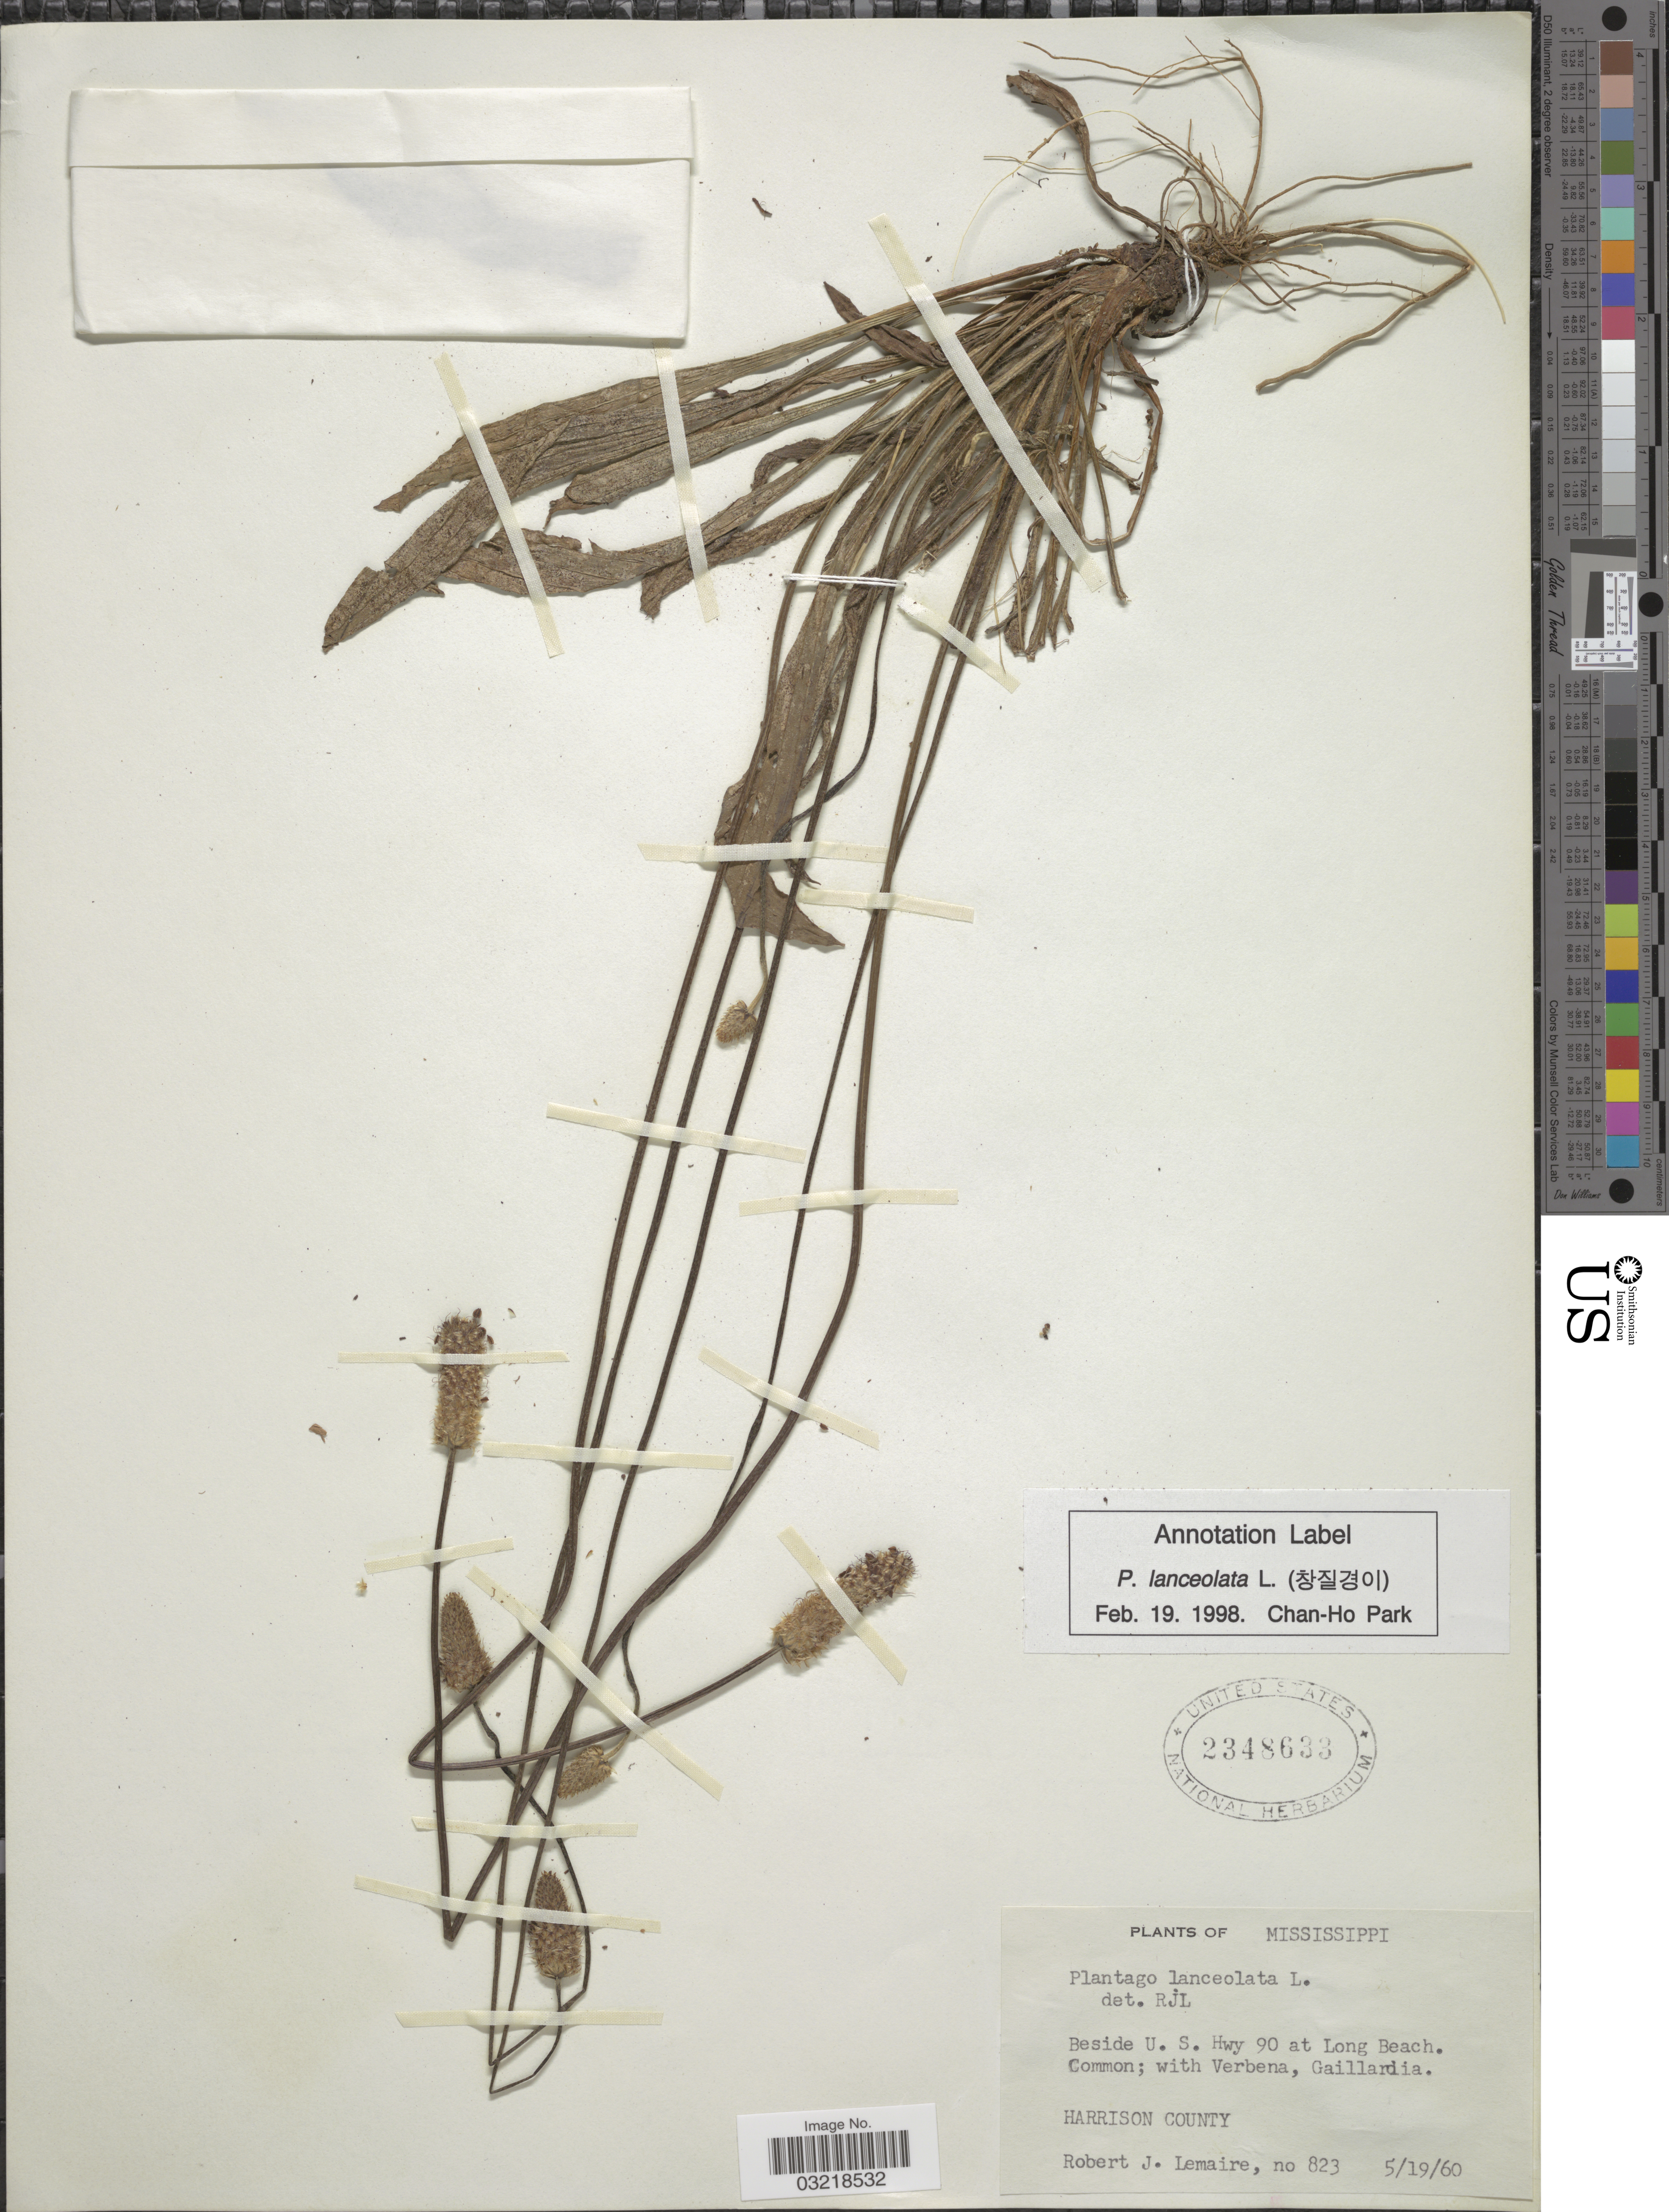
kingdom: Plantae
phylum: Tracheophyta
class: Magnoliopsida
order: Lamiales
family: Plantaginaceae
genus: Plantago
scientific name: Plantago lanceolata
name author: L.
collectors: R. J. Lemaire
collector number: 823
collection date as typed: Transcribed d/m/y: 19/5/60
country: United States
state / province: Mississippi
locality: Beside U.S. Hwy 90 at Long Beach. Harrison County.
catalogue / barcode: US 2348633